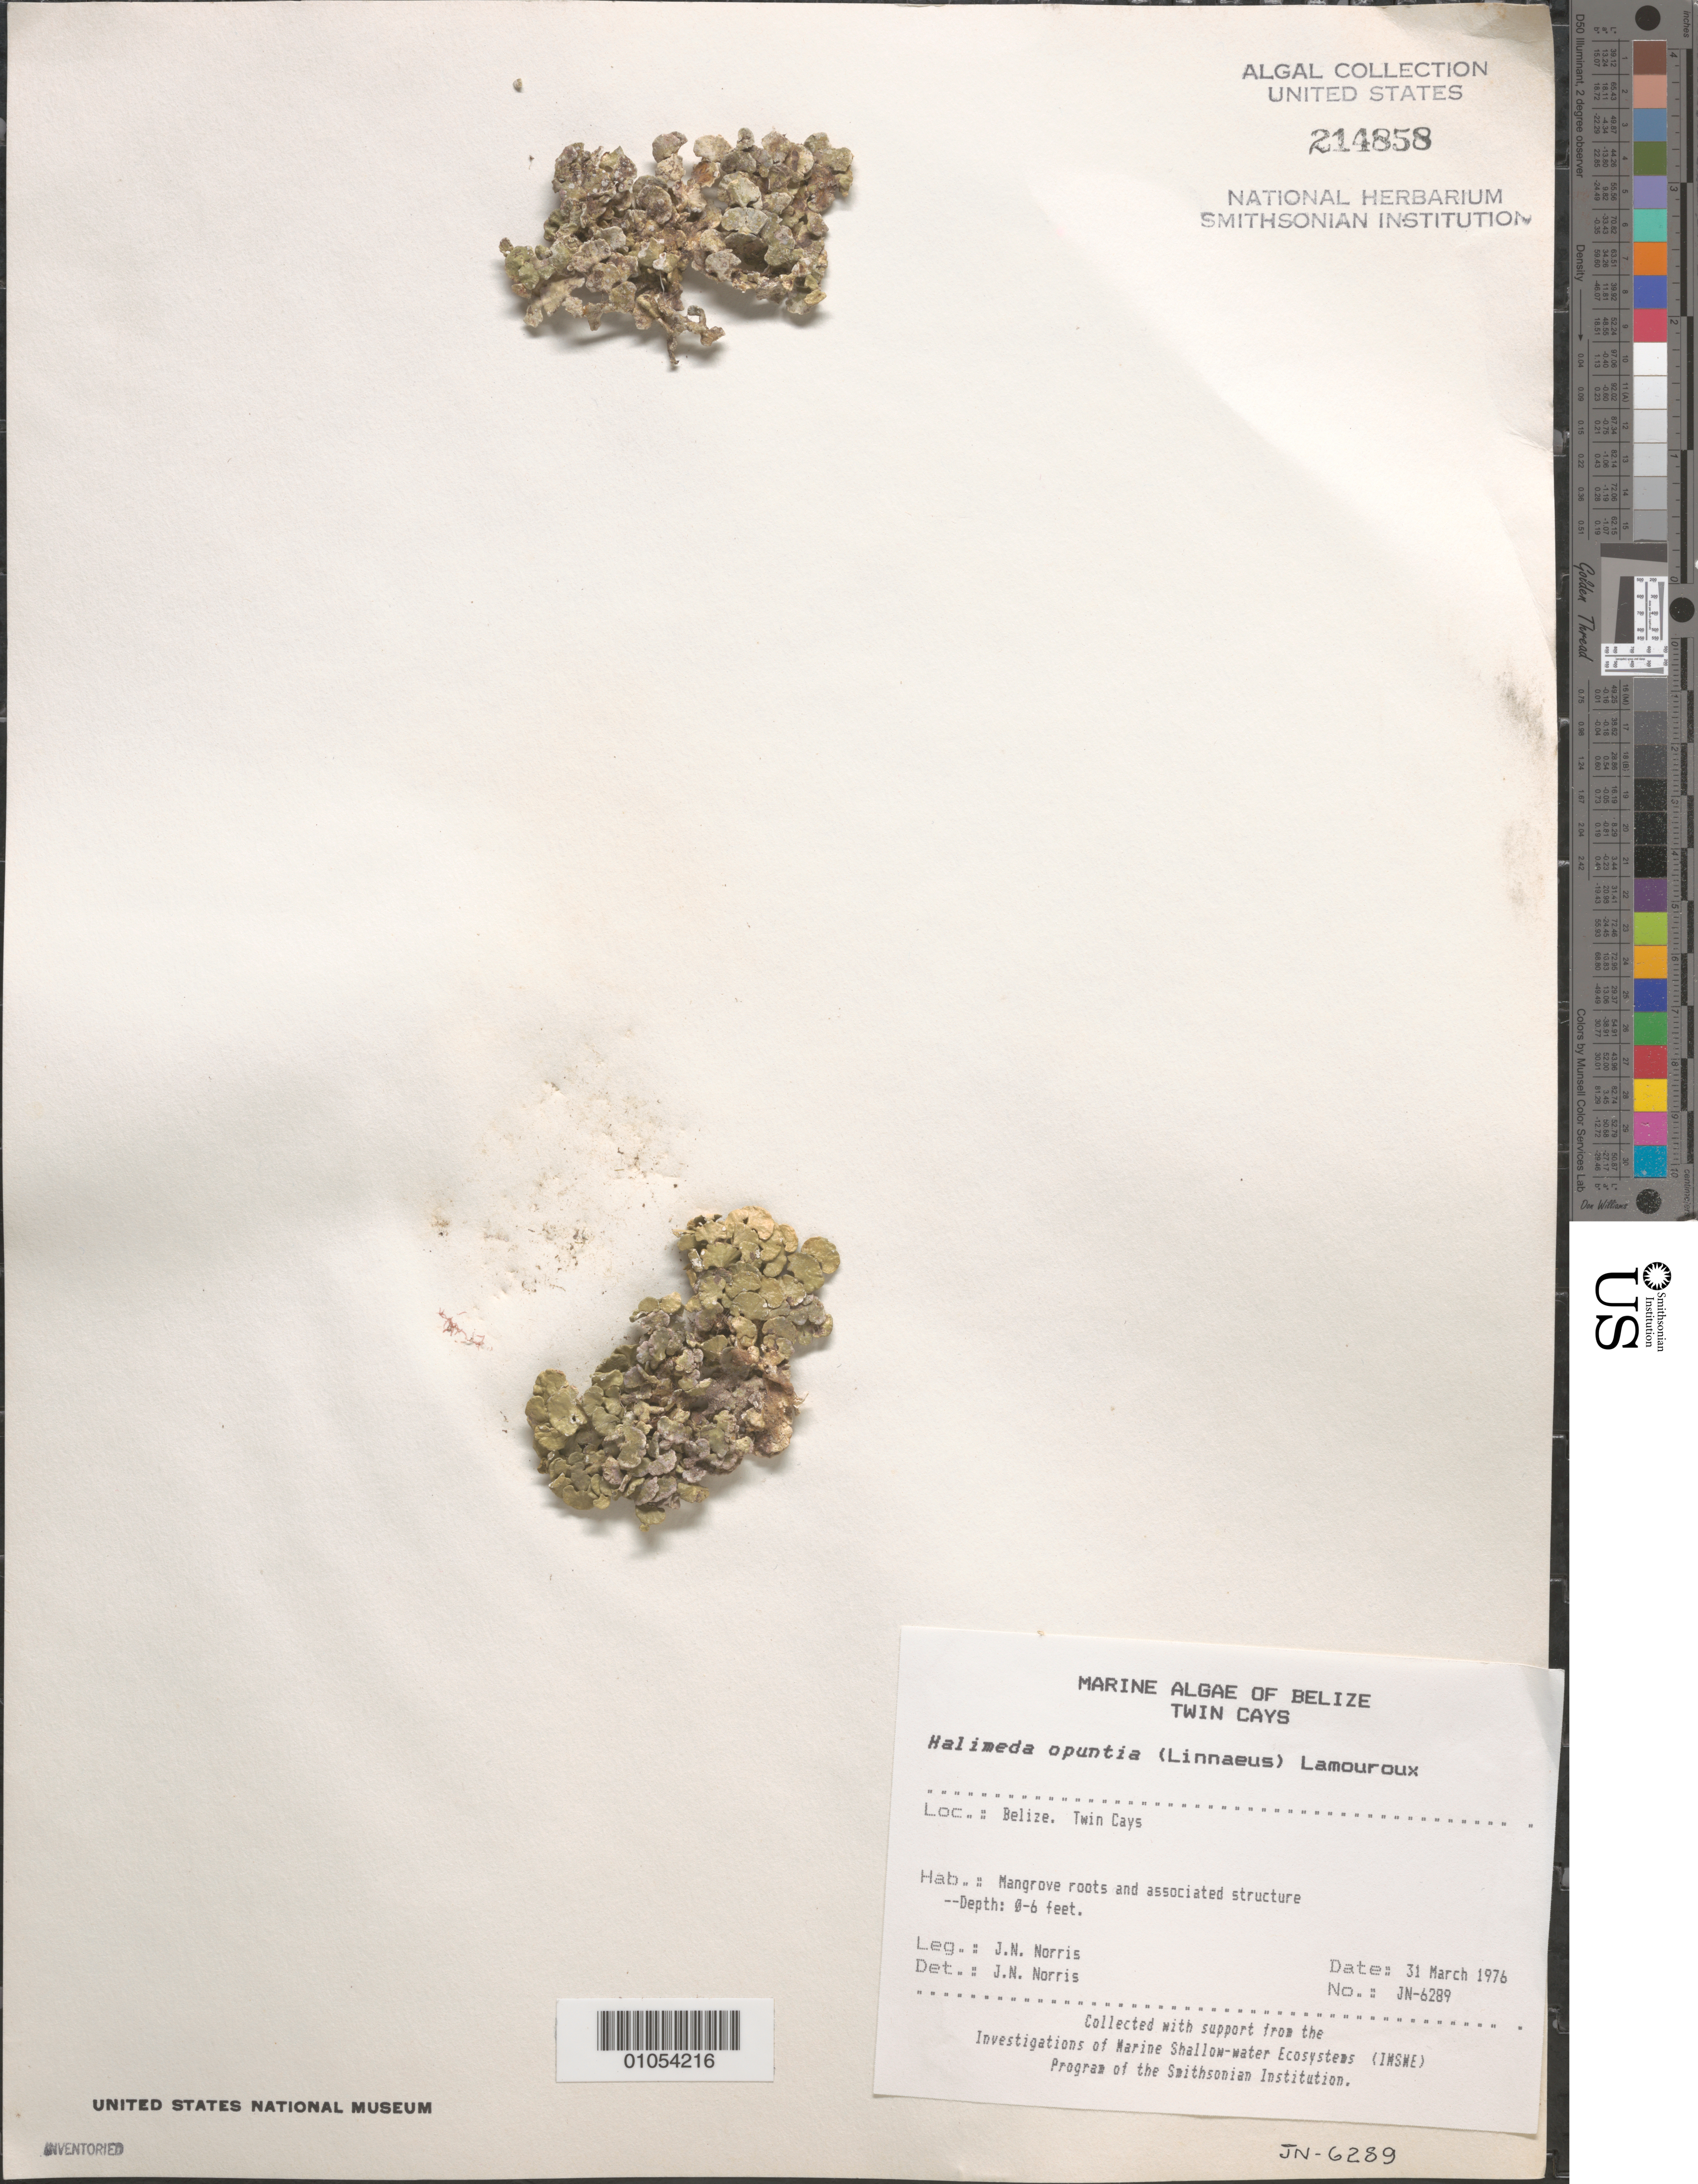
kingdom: Plantae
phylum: Chlorophyta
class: Ulvophyceae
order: Bryopsidales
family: Halimedaceae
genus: Halimeda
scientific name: Halimeda opuntia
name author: (L.) J.V.Lamouroux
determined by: Norris, James N.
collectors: J. N. Norris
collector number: JN-6289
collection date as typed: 31 Mar 1976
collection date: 1976-03-31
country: Belize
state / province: Stann Creek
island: Twin Cays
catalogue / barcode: US 214858